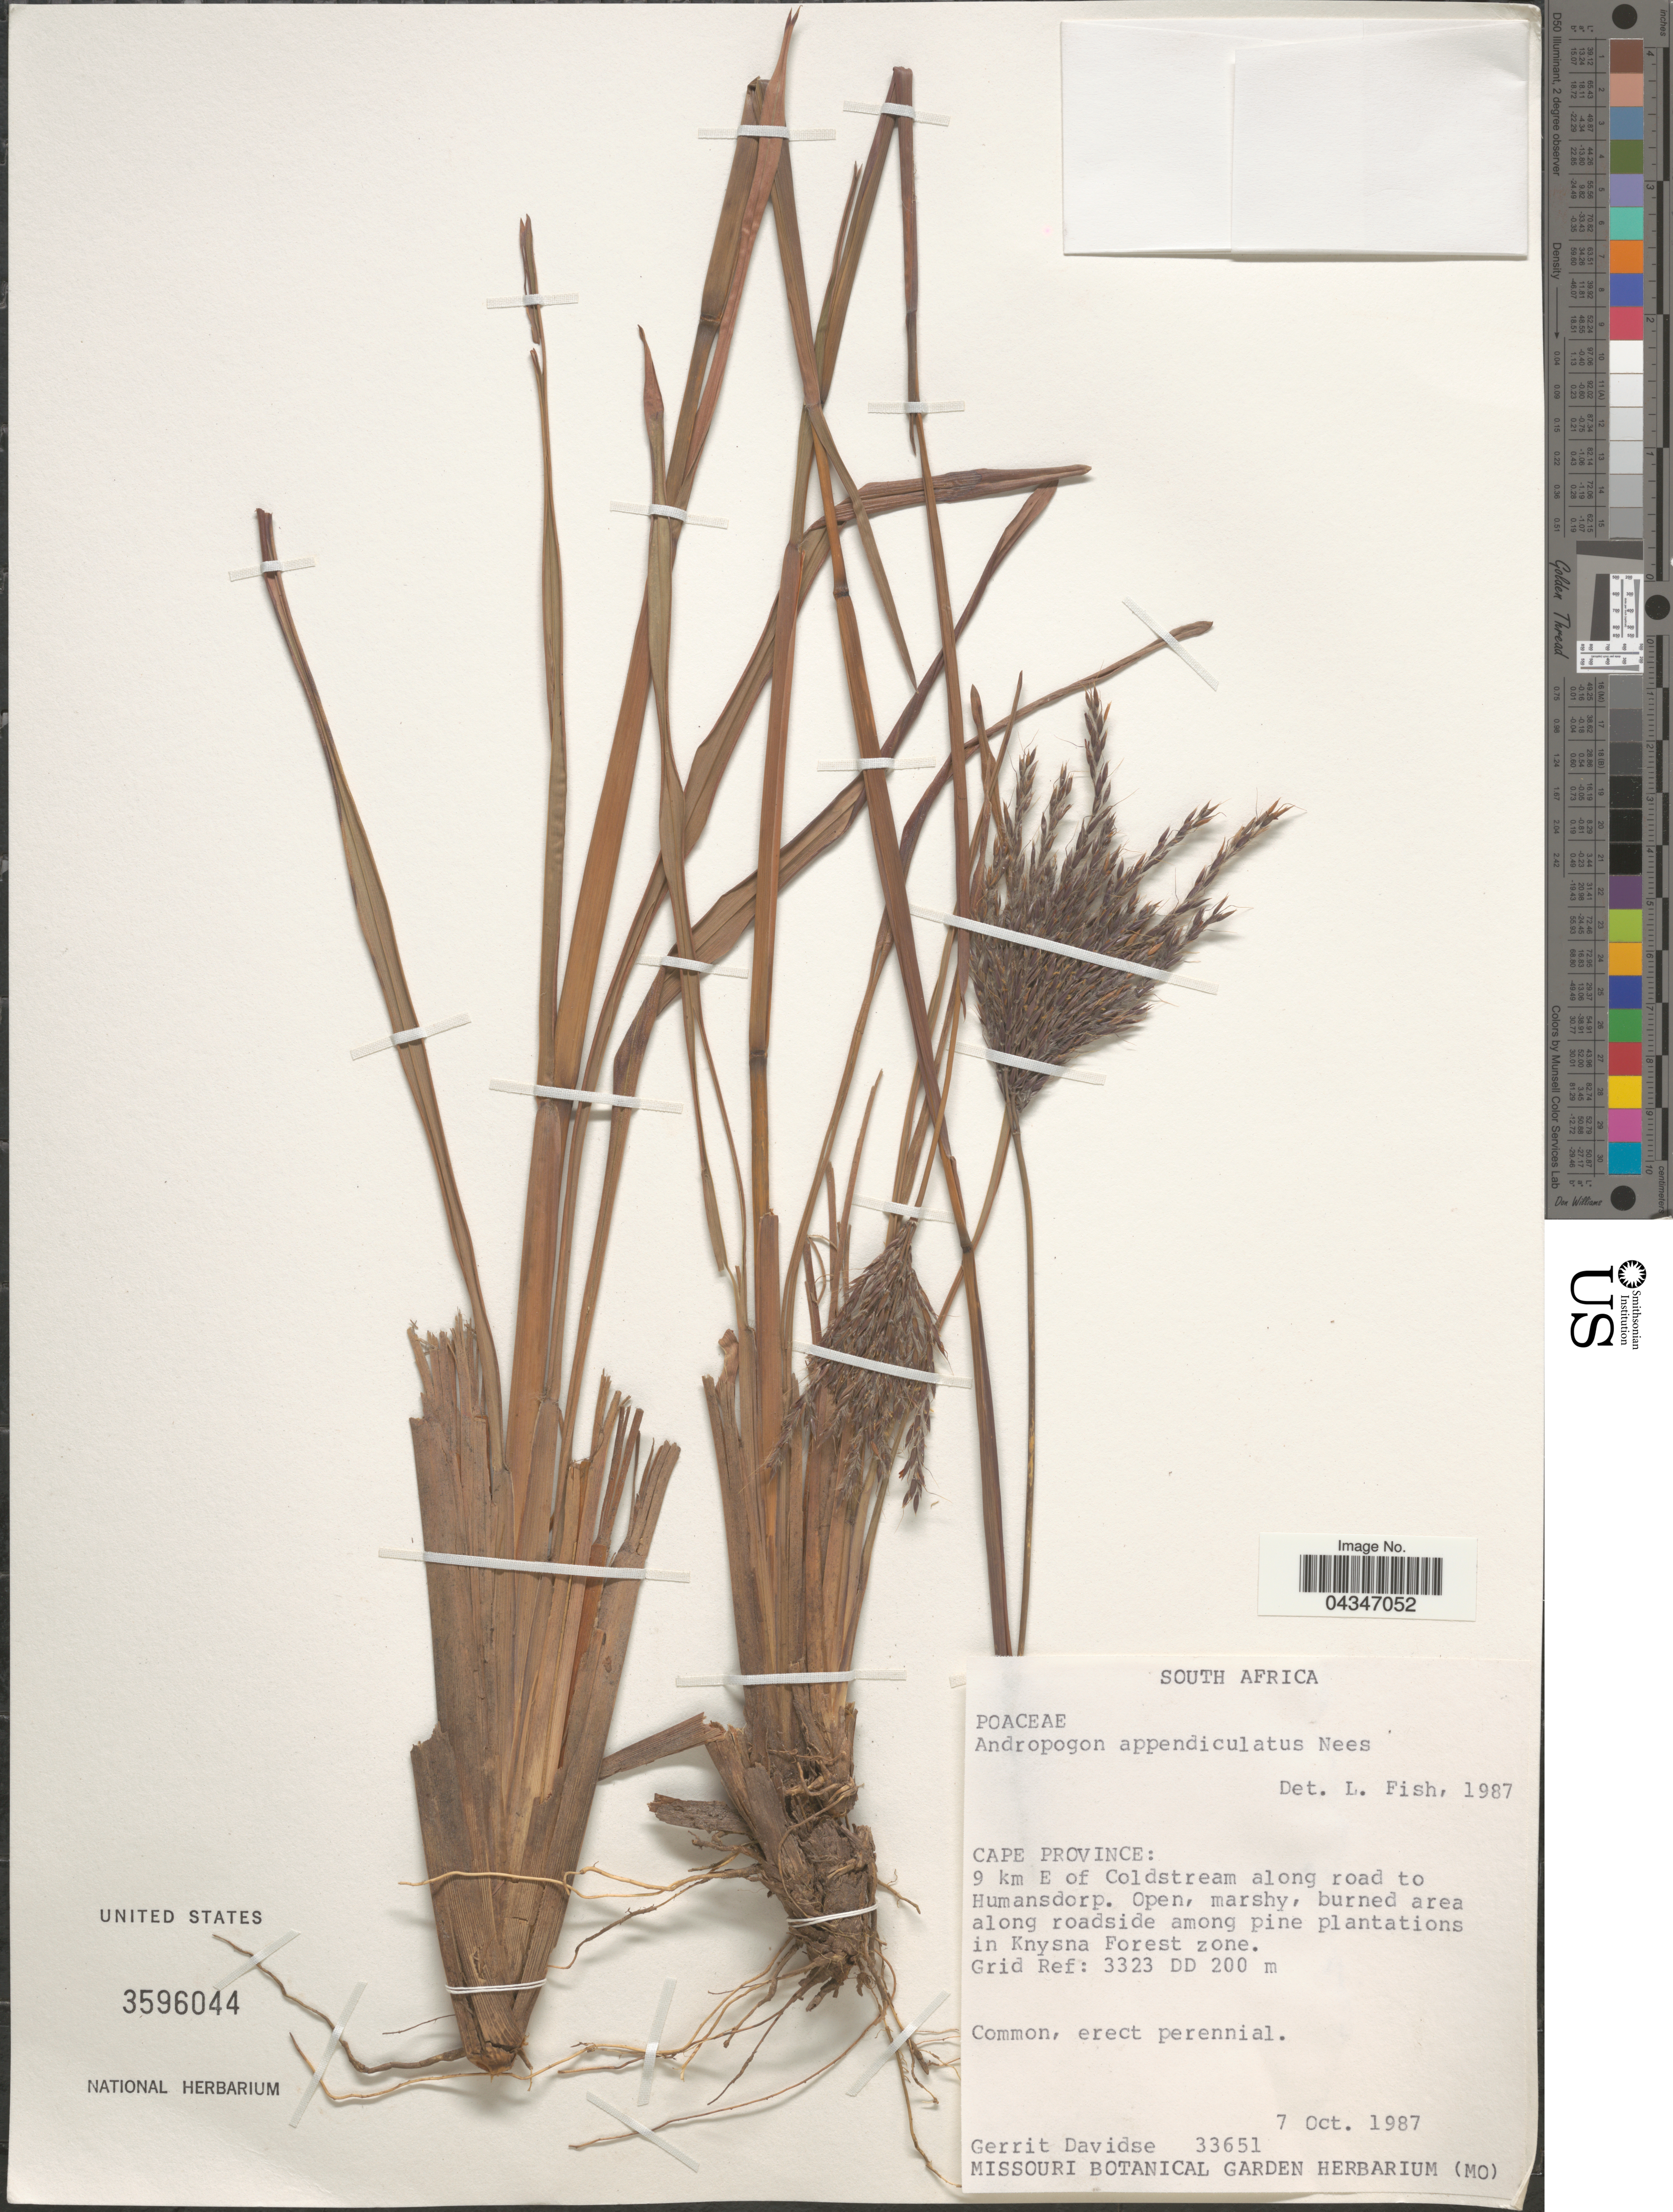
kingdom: Plantae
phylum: Tracheophyta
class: Liliopsida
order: Poales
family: Poaceae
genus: Andropogon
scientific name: Andropogon appendiculatus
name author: Nees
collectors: G. Davidse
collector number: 33651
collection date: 1987-10-07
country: South Africa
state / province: Eastern Cape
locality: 9 km E of Coldstream along road to Humansdorp. In Knysna Forest zone. Grid Ref: 3323 DD.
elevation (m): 200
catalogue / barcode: US 3596044